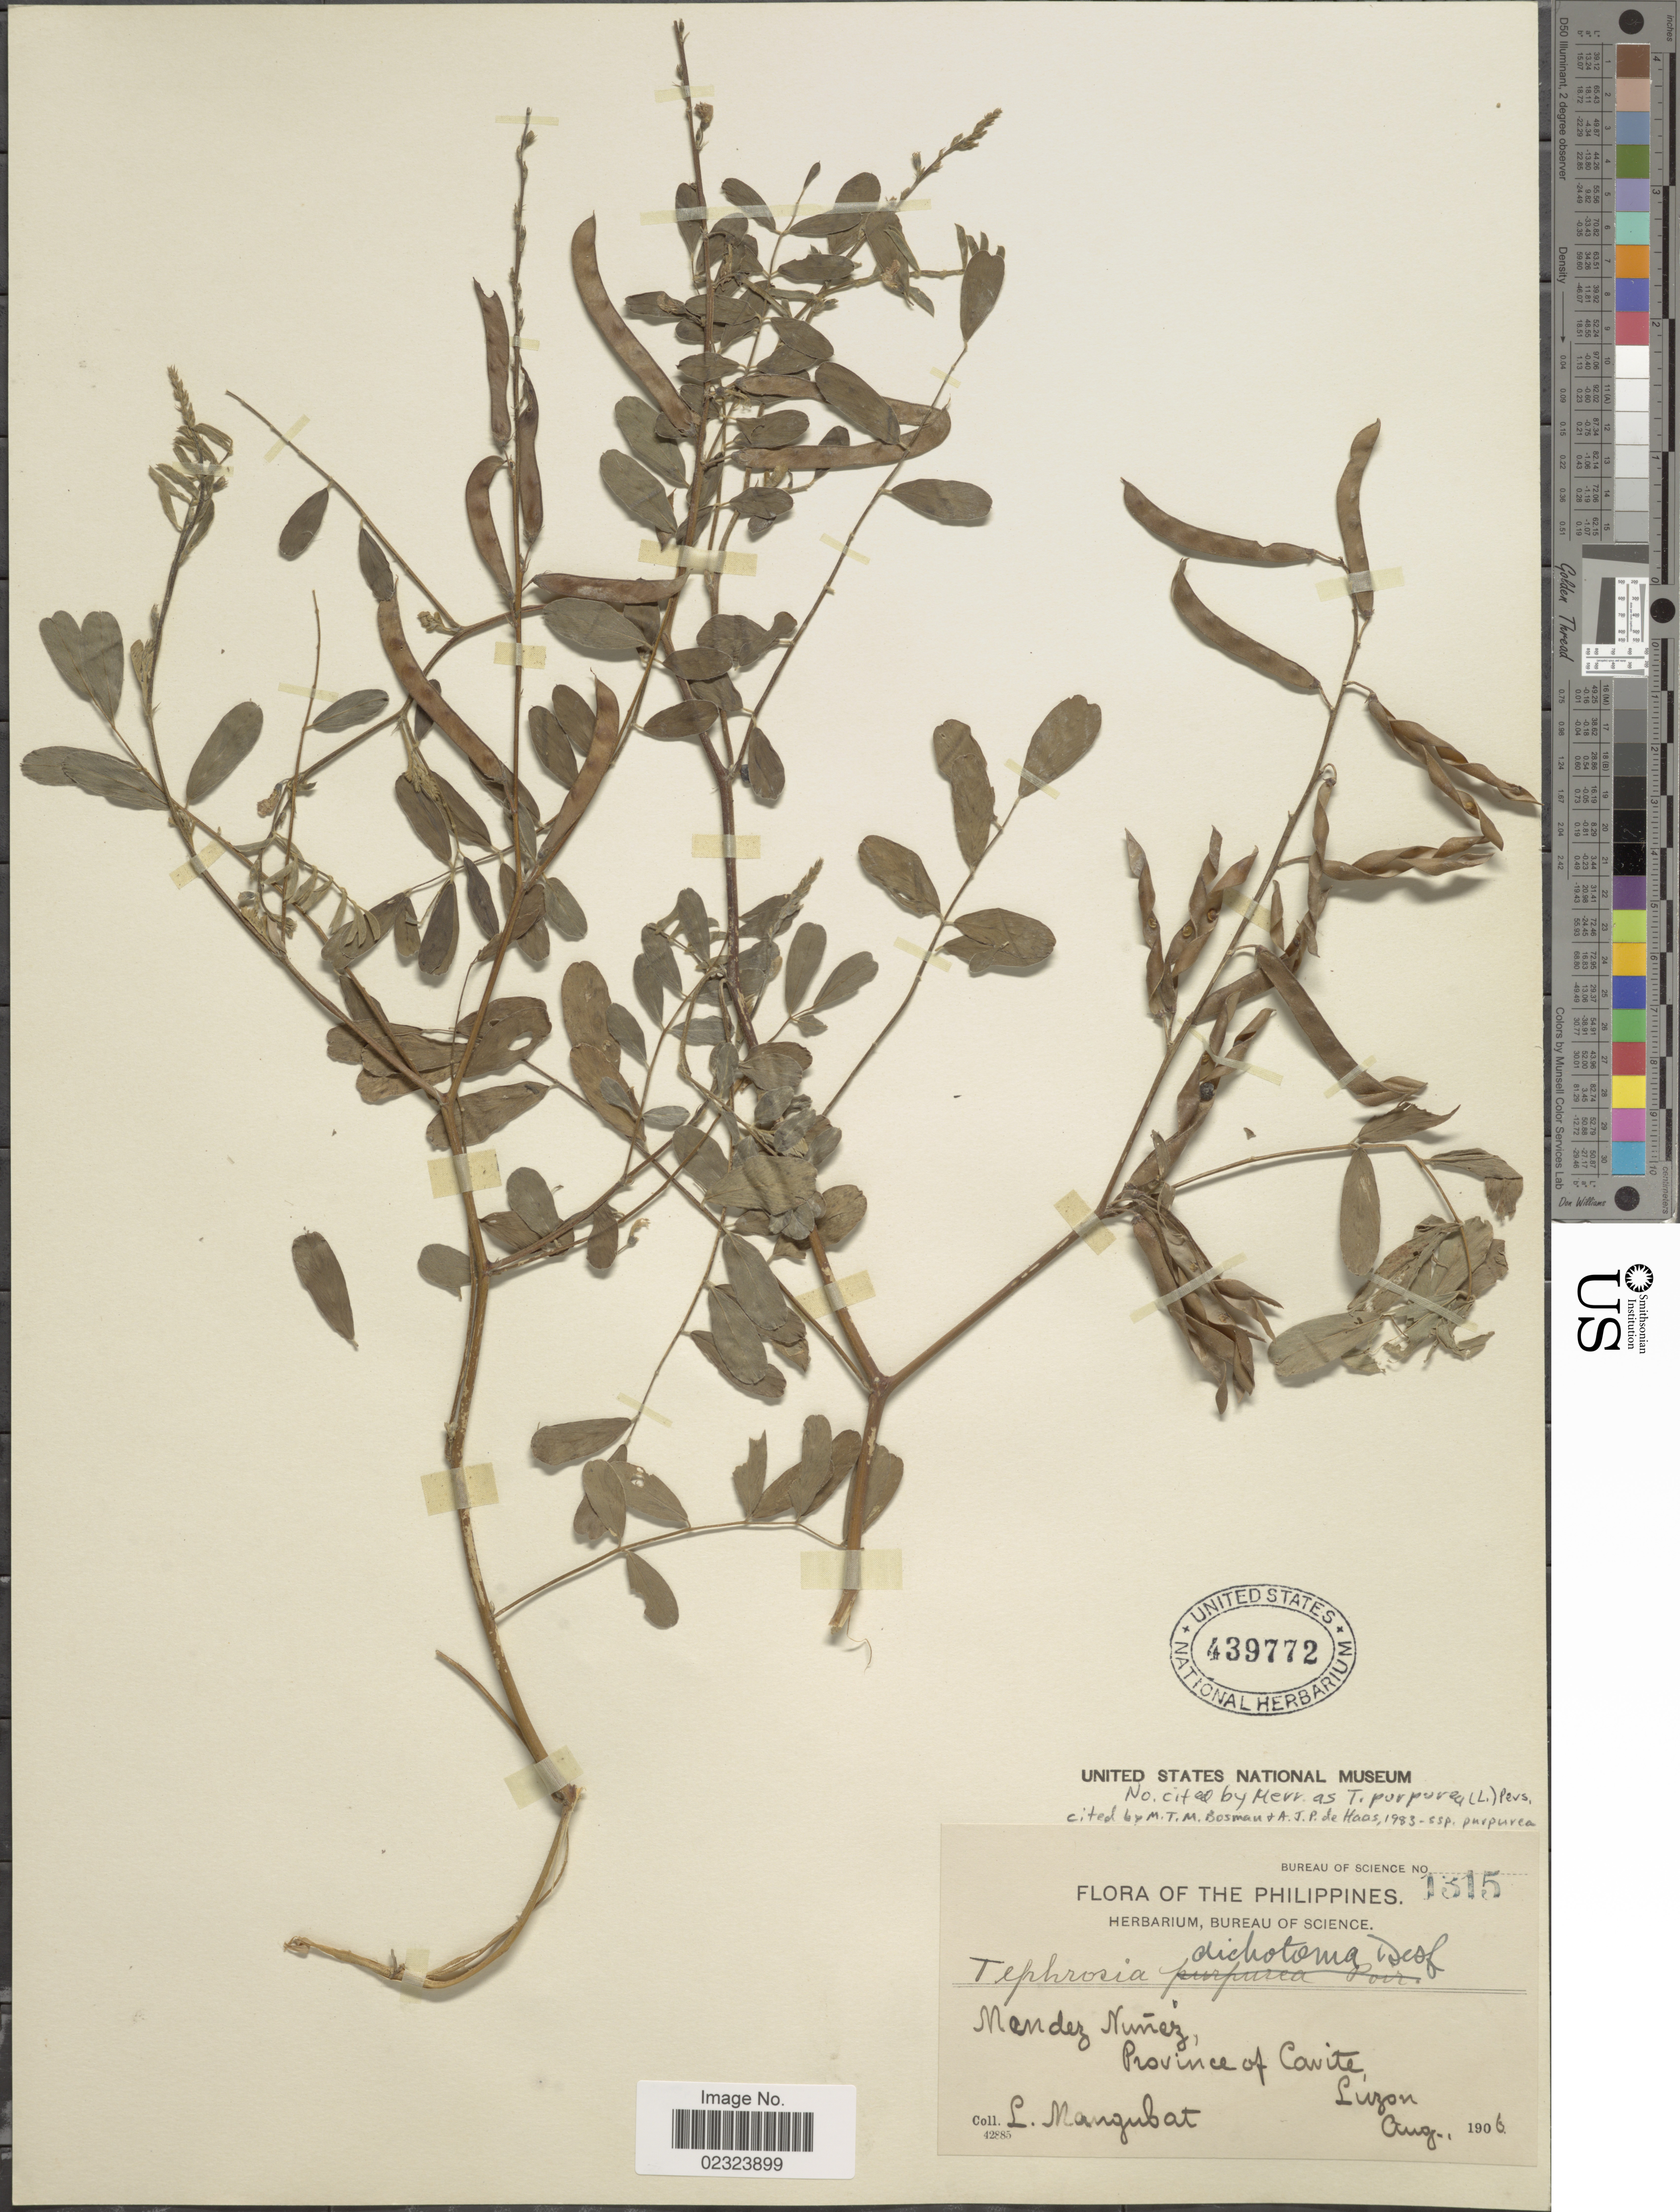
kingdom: Plantae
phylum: Tracheophyta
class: Magnoliopsida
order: Fabales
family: Fabaceae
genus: Tephrosia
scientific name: Tephrosia purpurea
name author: (L.) Pers.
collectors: L. Mangubat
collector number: Bureau of Science 1315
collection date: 1906-08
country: Philippines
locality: Mendez Nuñez, Province of Cavite, Luzon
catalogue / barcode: US 439772